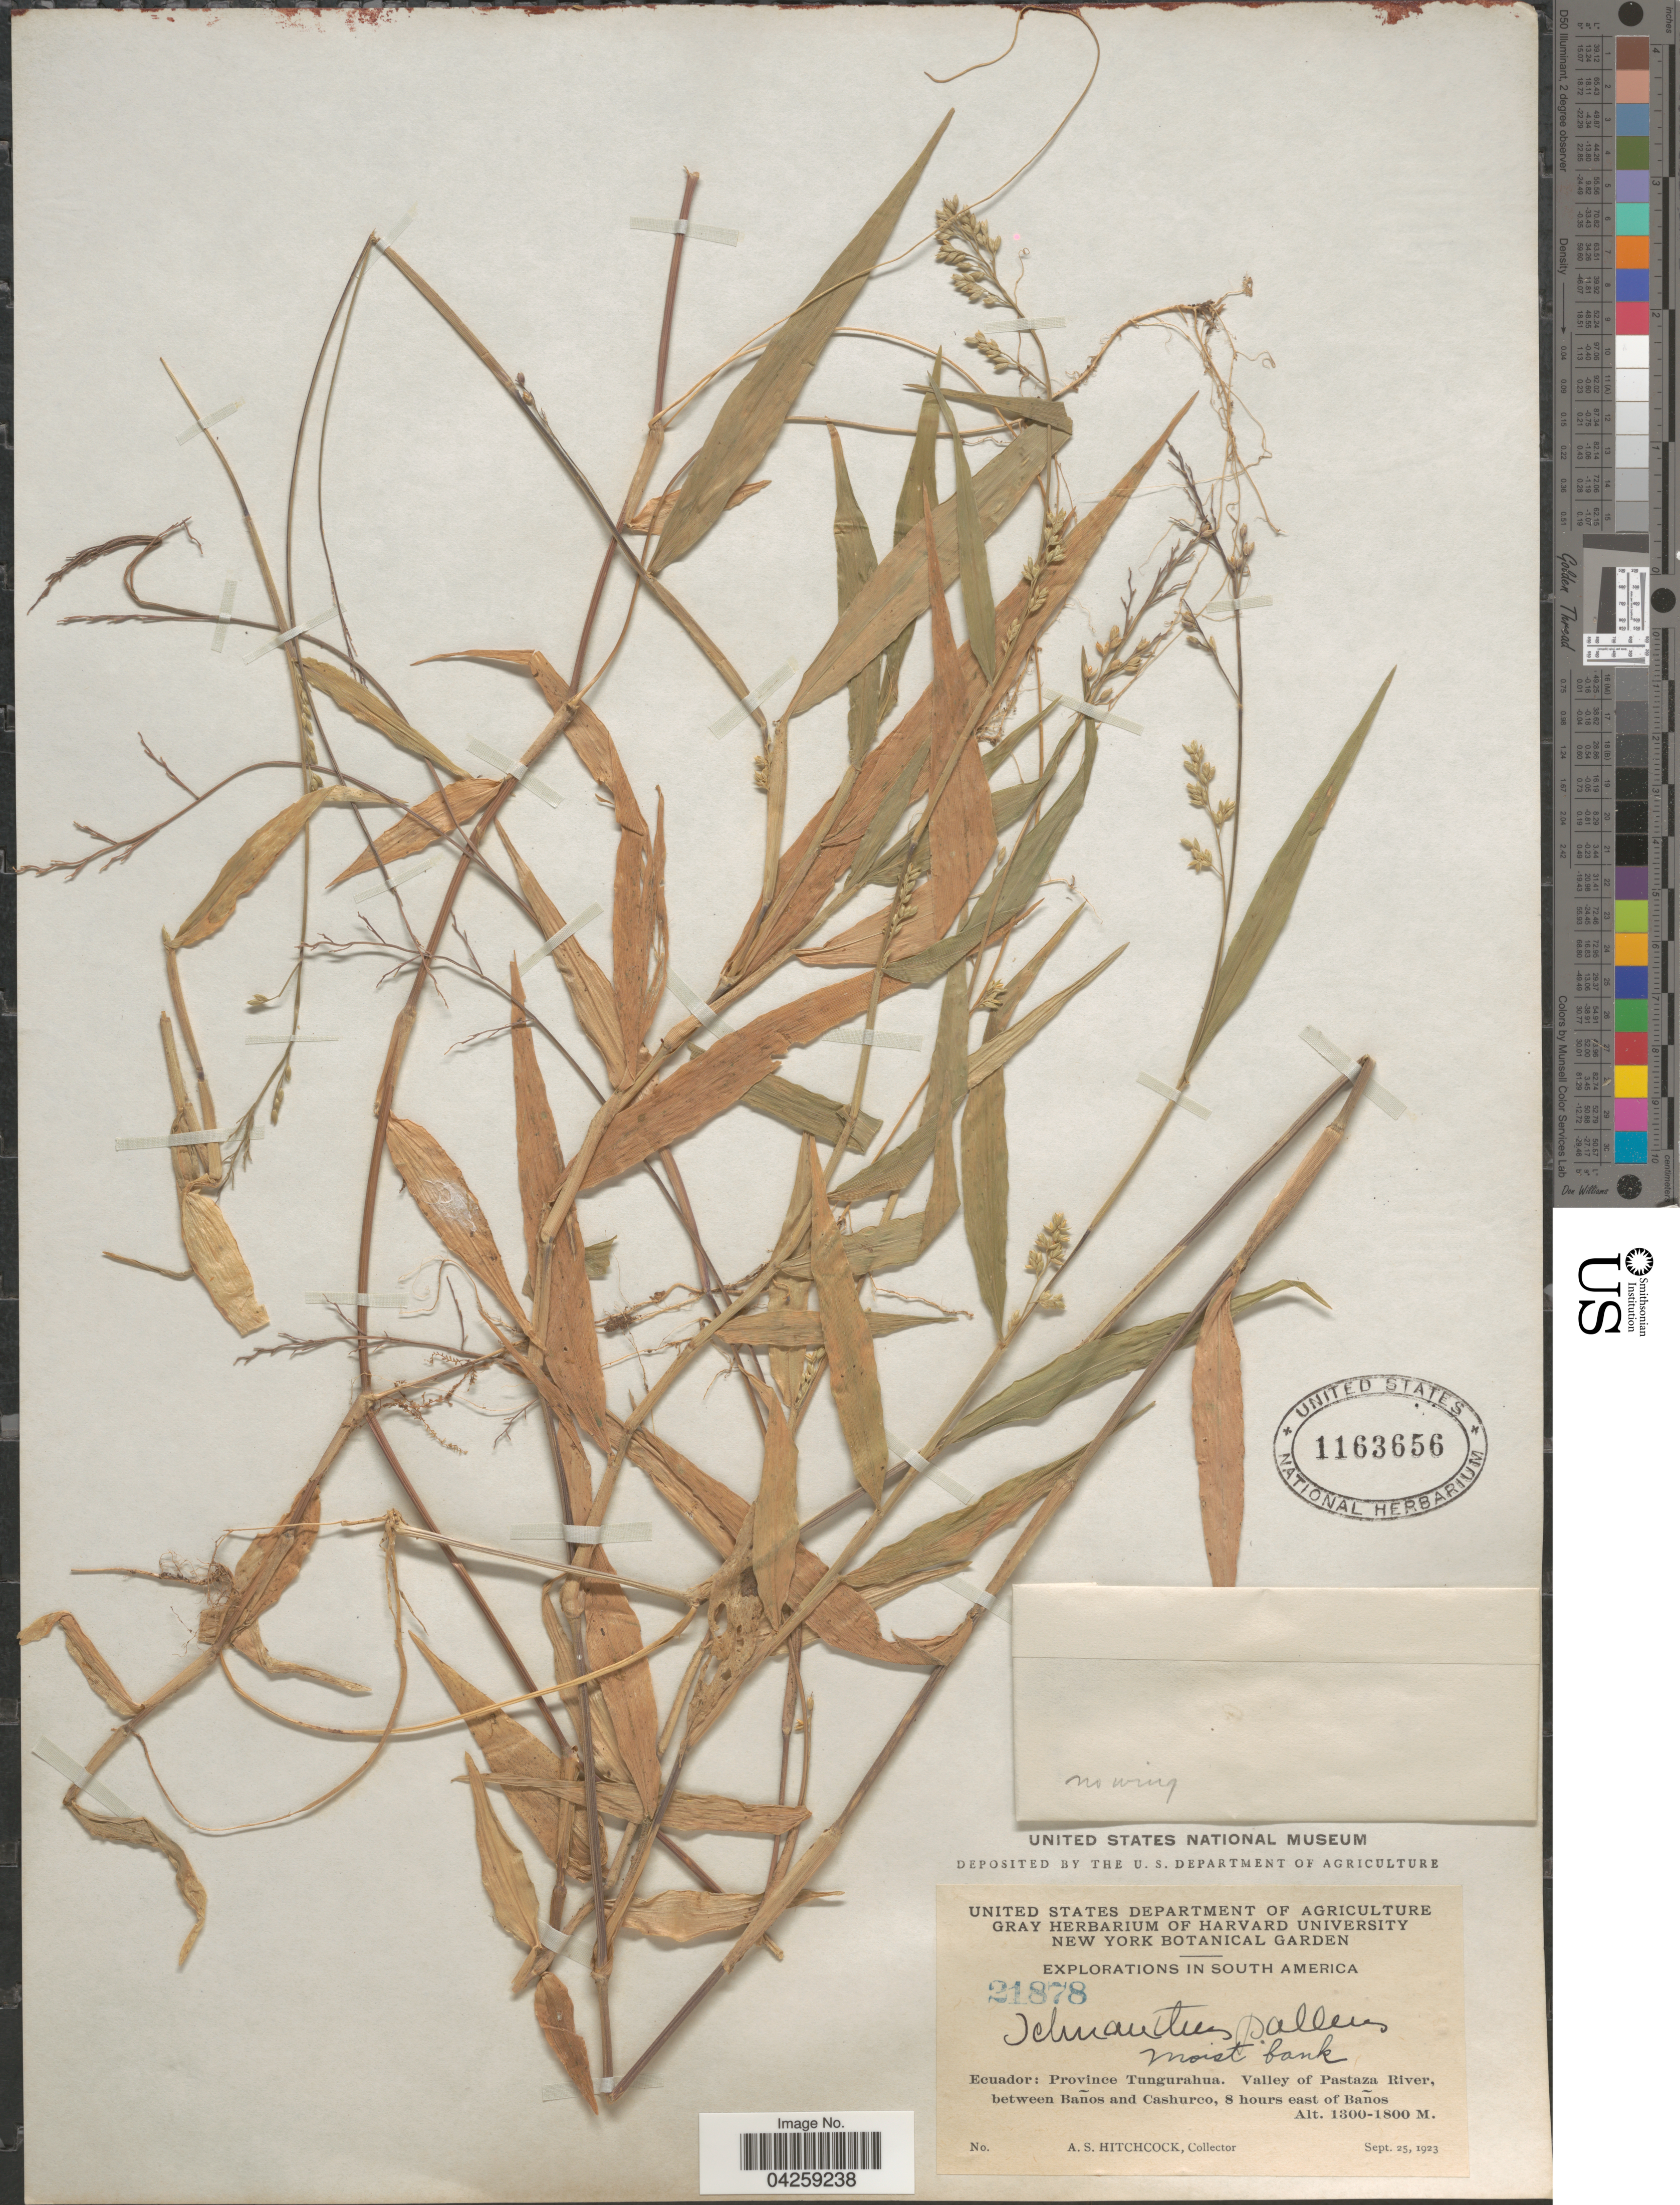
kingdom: Plantae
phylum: Tracheophyta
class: Liliopsida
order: Poales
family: Poaceae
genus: Ichnanthus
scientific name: Ichnanthus pallens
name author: (Sw.) Munro ex Benth.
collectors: A. S. Hitchcock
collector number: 21878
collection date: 1923-09-25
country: Ecuador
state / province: Tungurahua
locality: Explorations in South America. Moist bank. Valley of Pastaza River, between Baños and Cashurco, 8 hours east of Baños.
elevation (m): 1300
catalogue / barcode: US 1163656